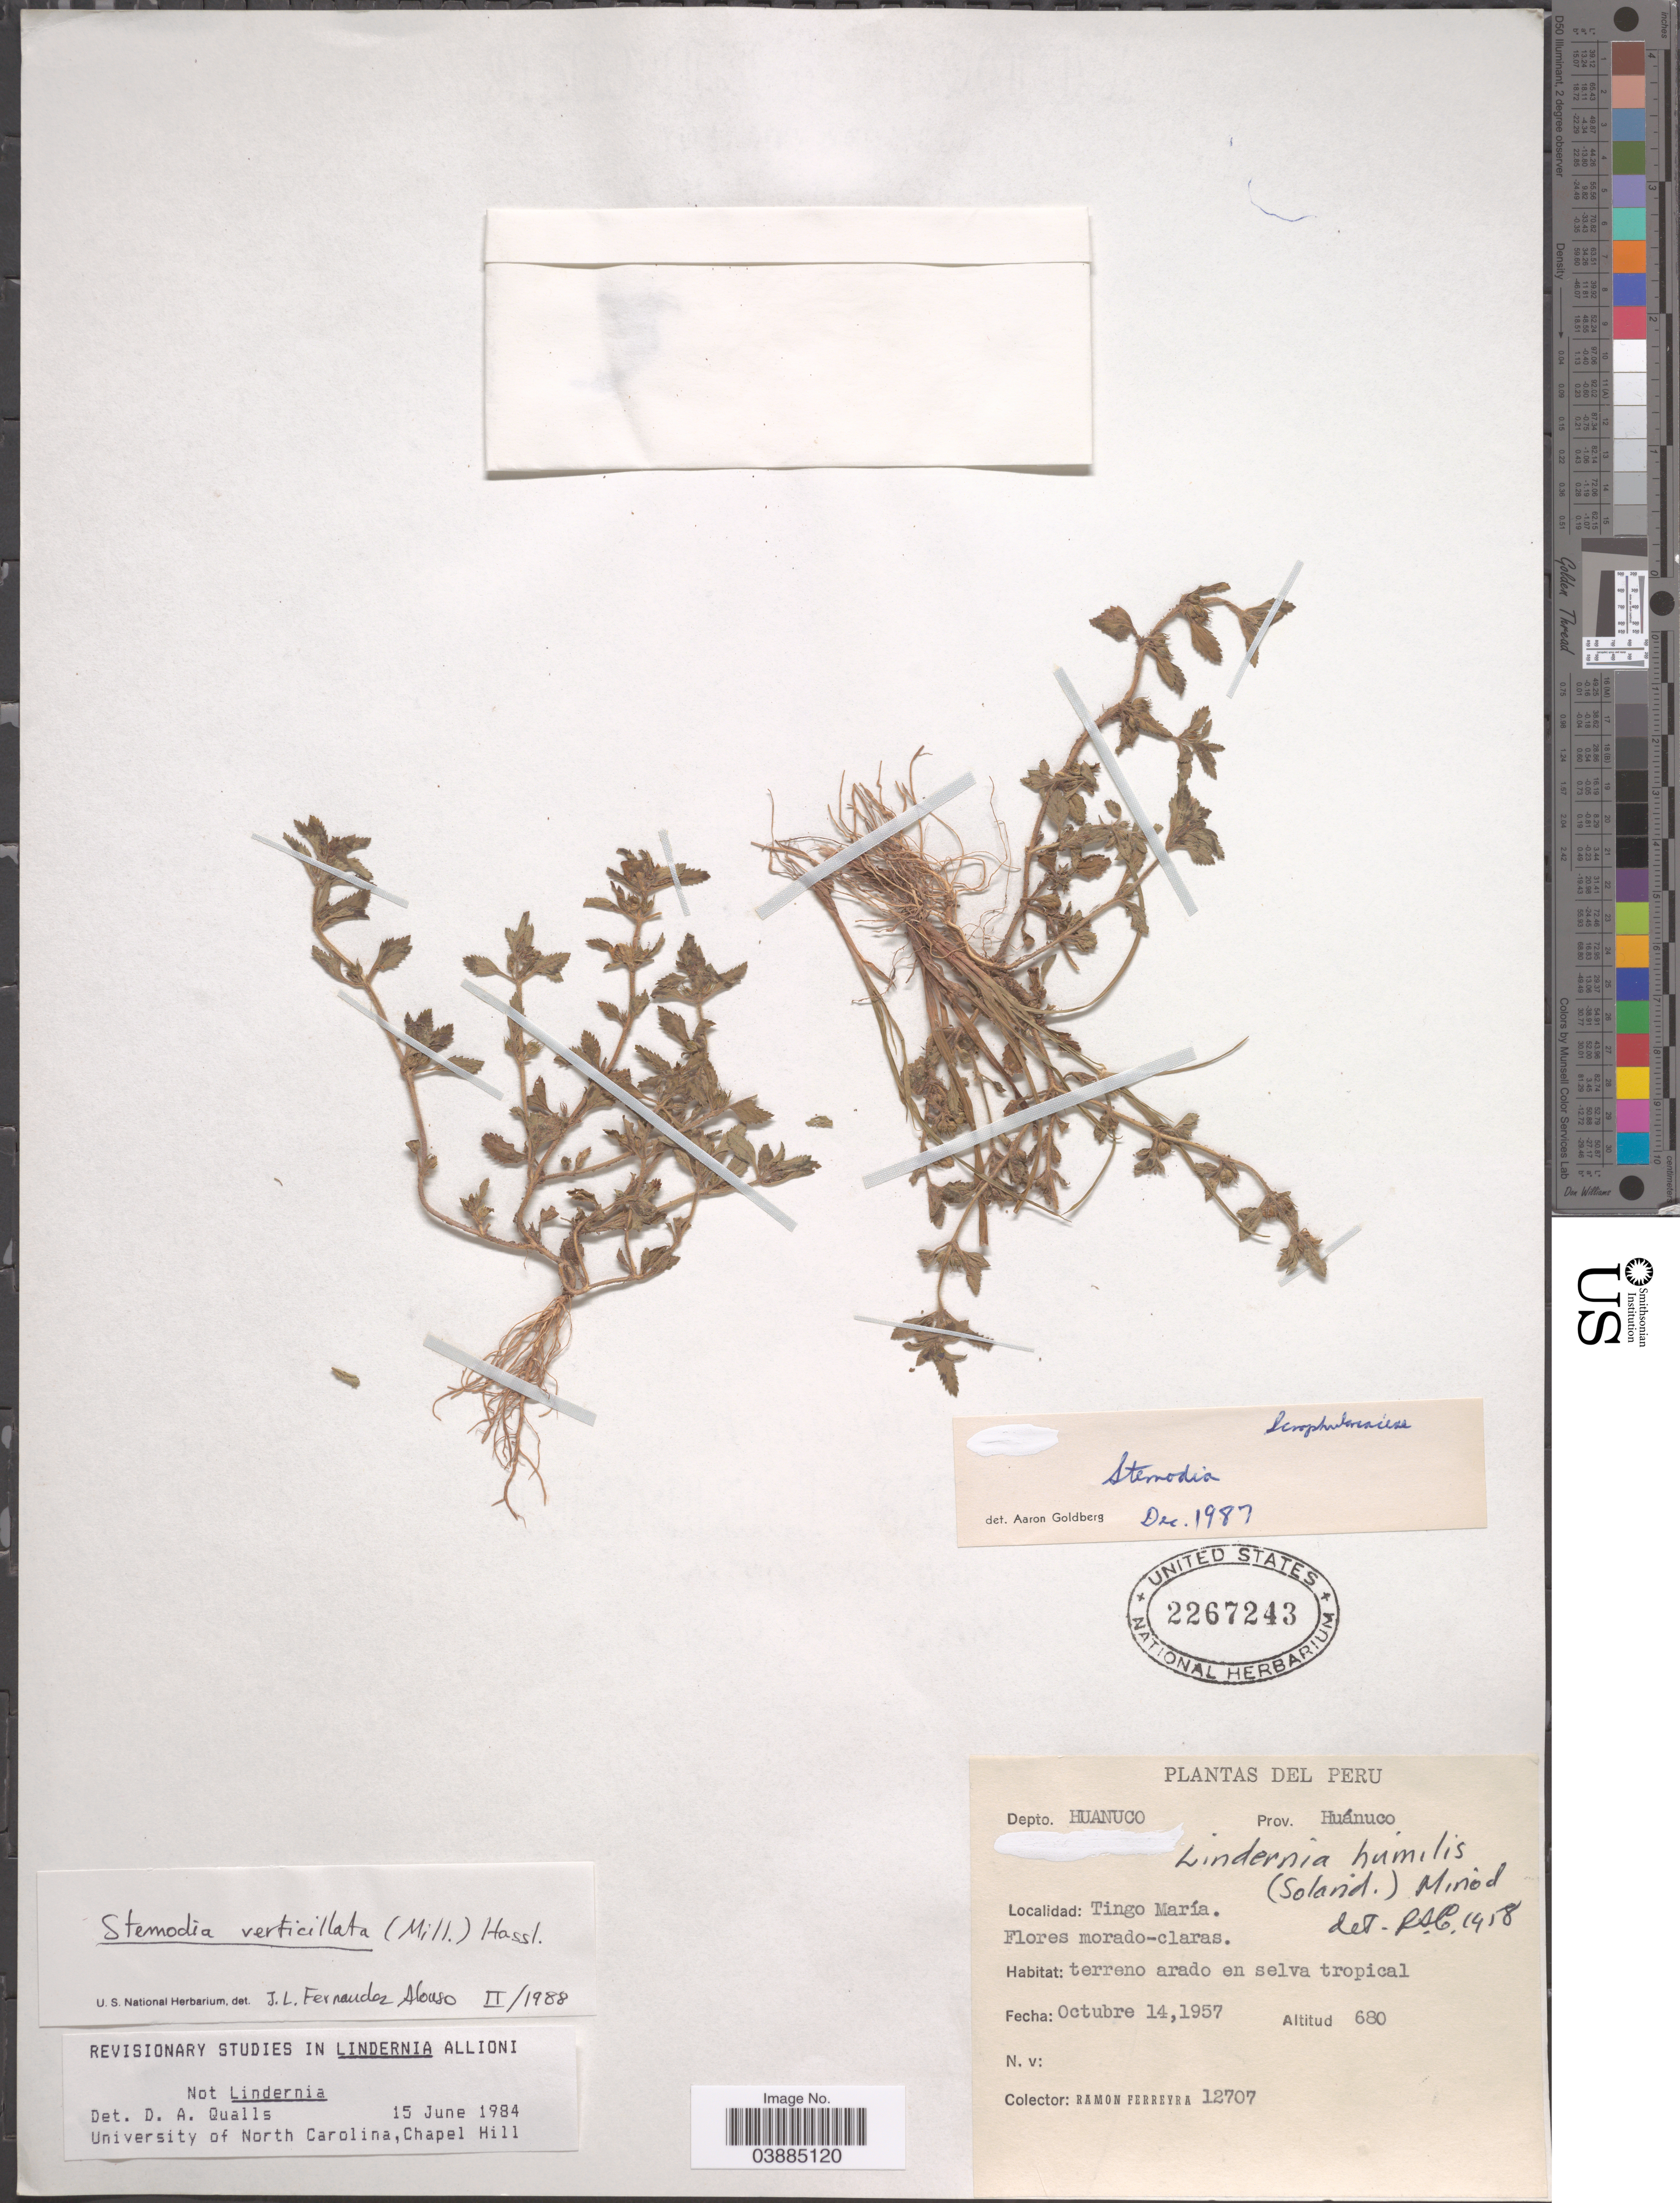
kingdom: Plantae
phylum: Tracheophyta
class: Magnoliopsida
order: Lamiales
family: Plantaginaceae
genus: Stemodia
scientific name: Stemodia verticillata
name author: (Mill.) Hassl.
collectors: R. A. Ferreyra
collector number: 12707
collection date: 1957-10-14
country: Peru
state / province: Huánuco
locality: Depto. Huanuco. Prov. Huánuco. Tingo María.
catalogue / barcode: US 2267243